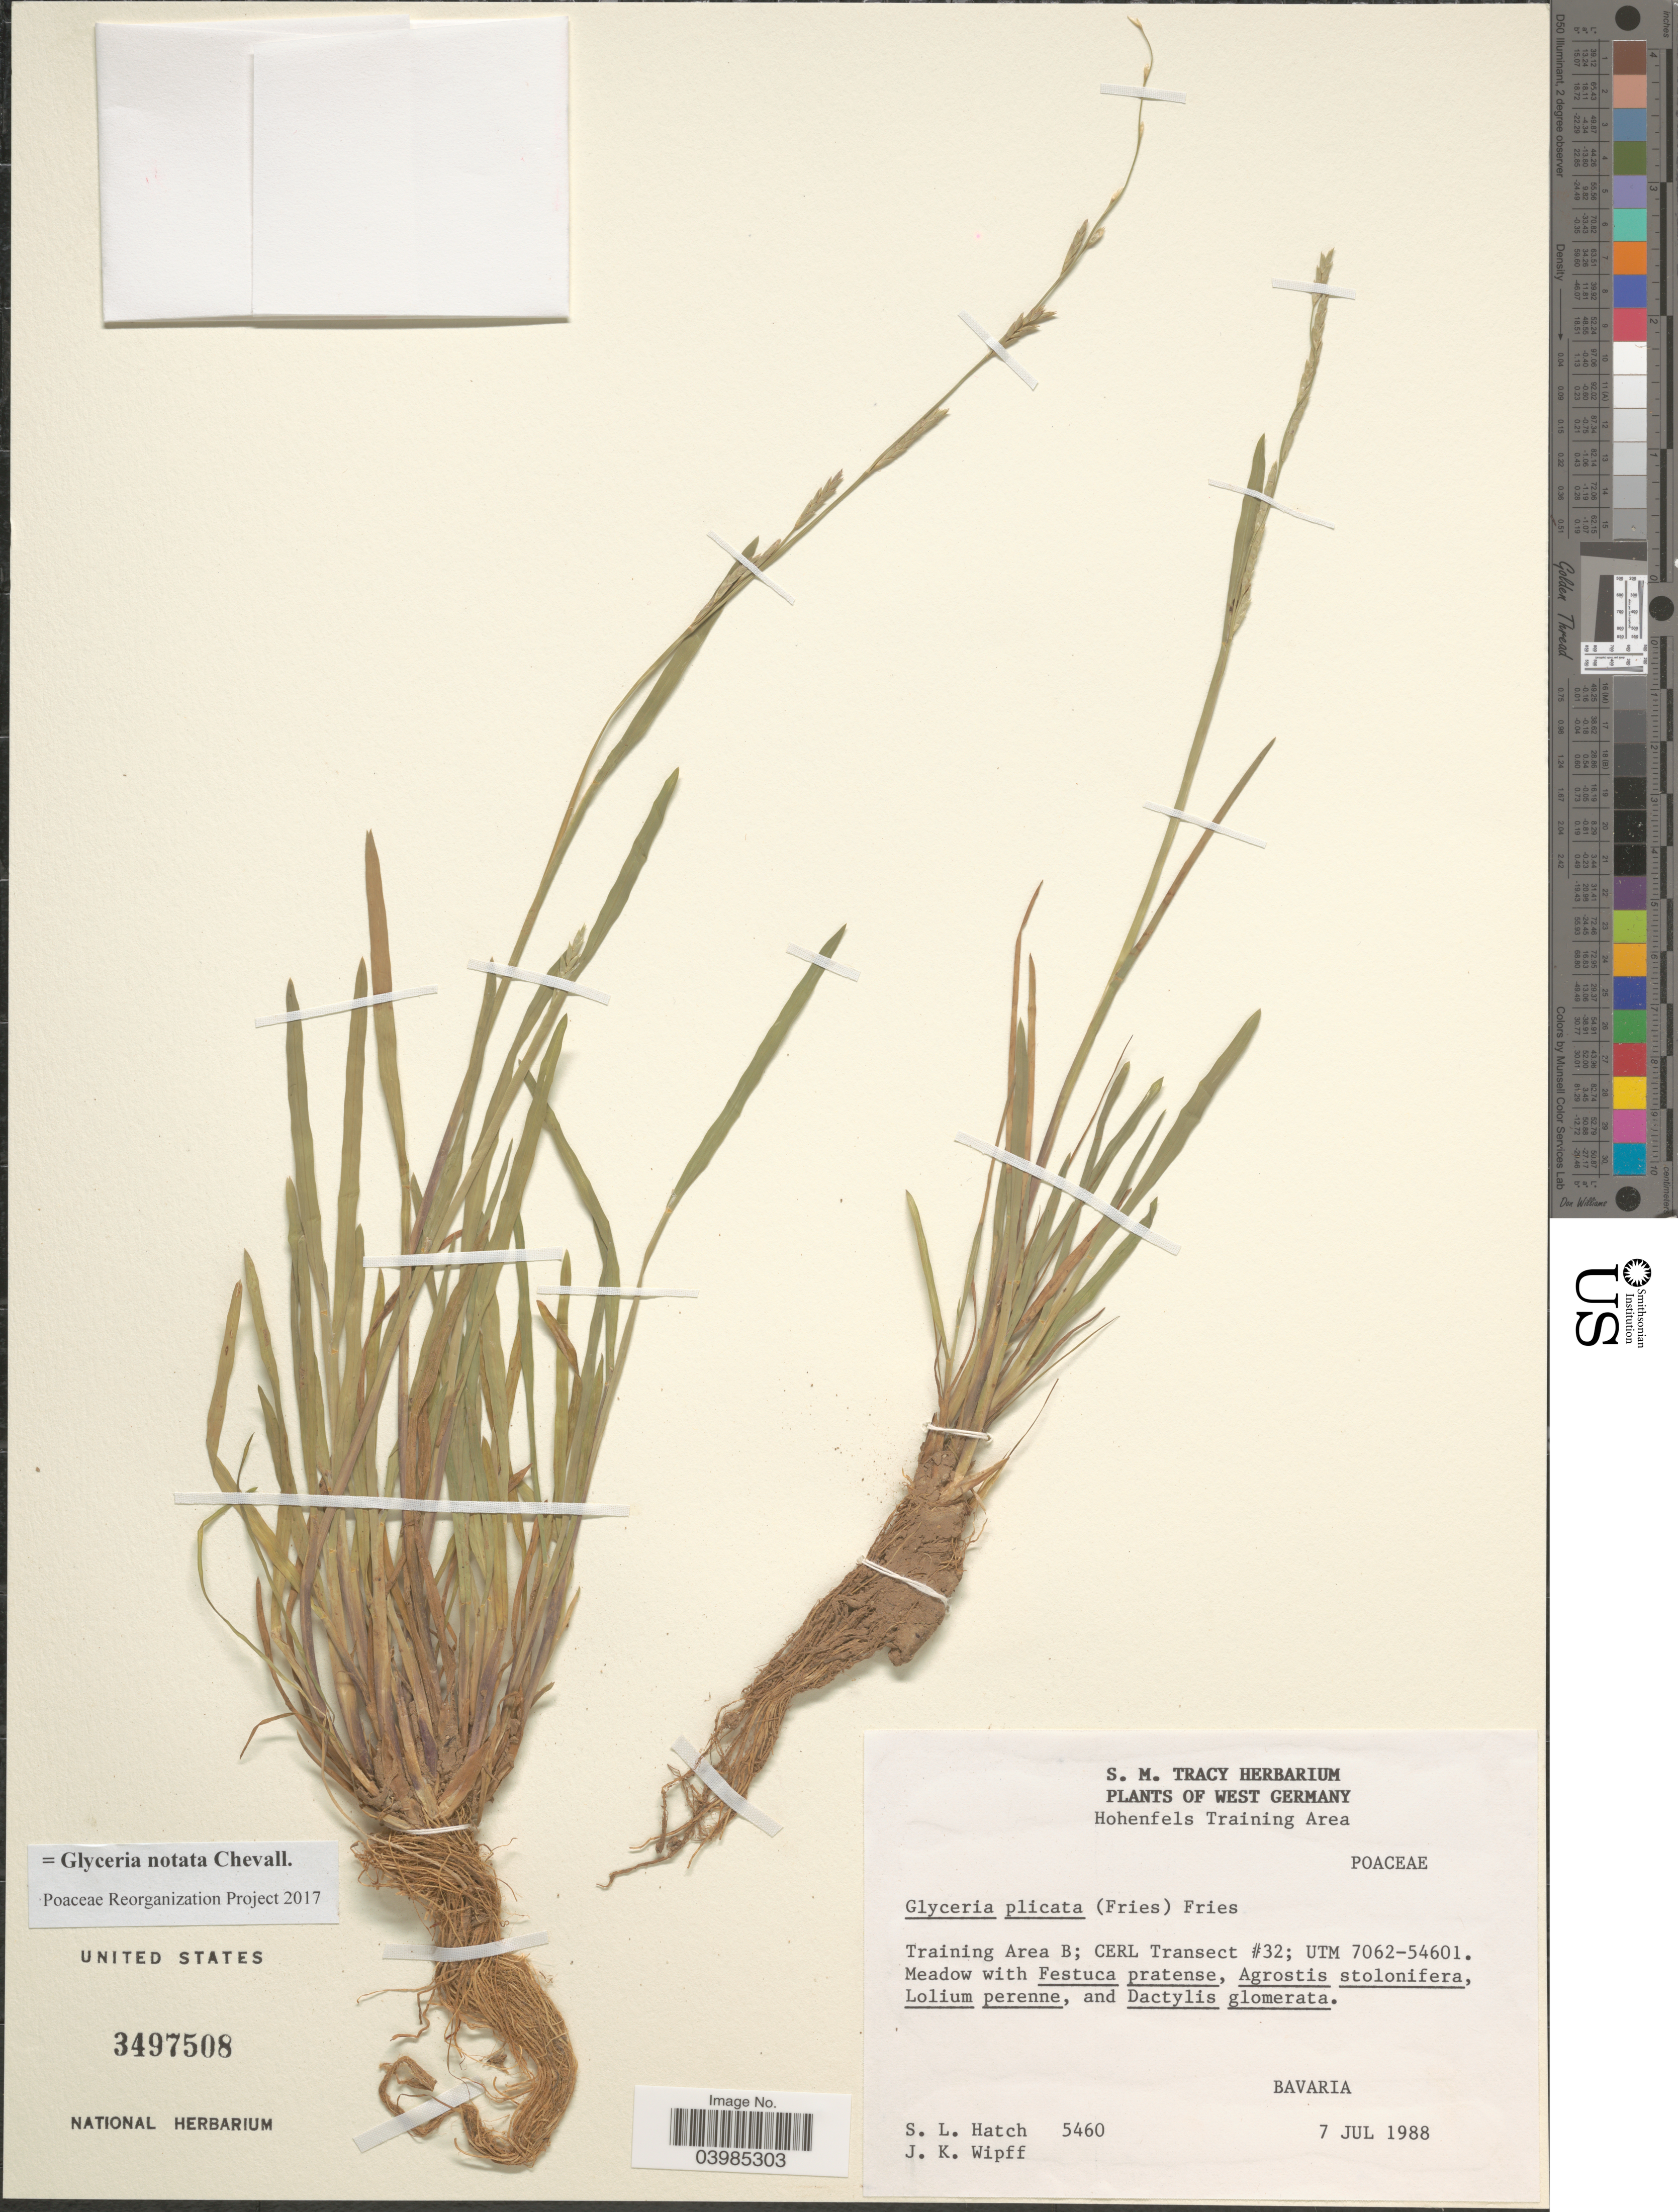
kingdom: Plantae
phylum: Tracheophyta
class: Liliopsida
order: Poales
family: Poaceae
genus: Glyceria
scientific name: Glyceria notata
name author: Chevall.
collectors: S. Hatch & J. K. Wipff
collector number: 5460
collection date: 1988-07-07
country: Germany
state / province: Bayern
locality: West Germany. Hohenfels Training Area. Training Area B; CERL Transect #32; UTM 7062-54601. Bavaria.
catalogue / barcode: US 3497508